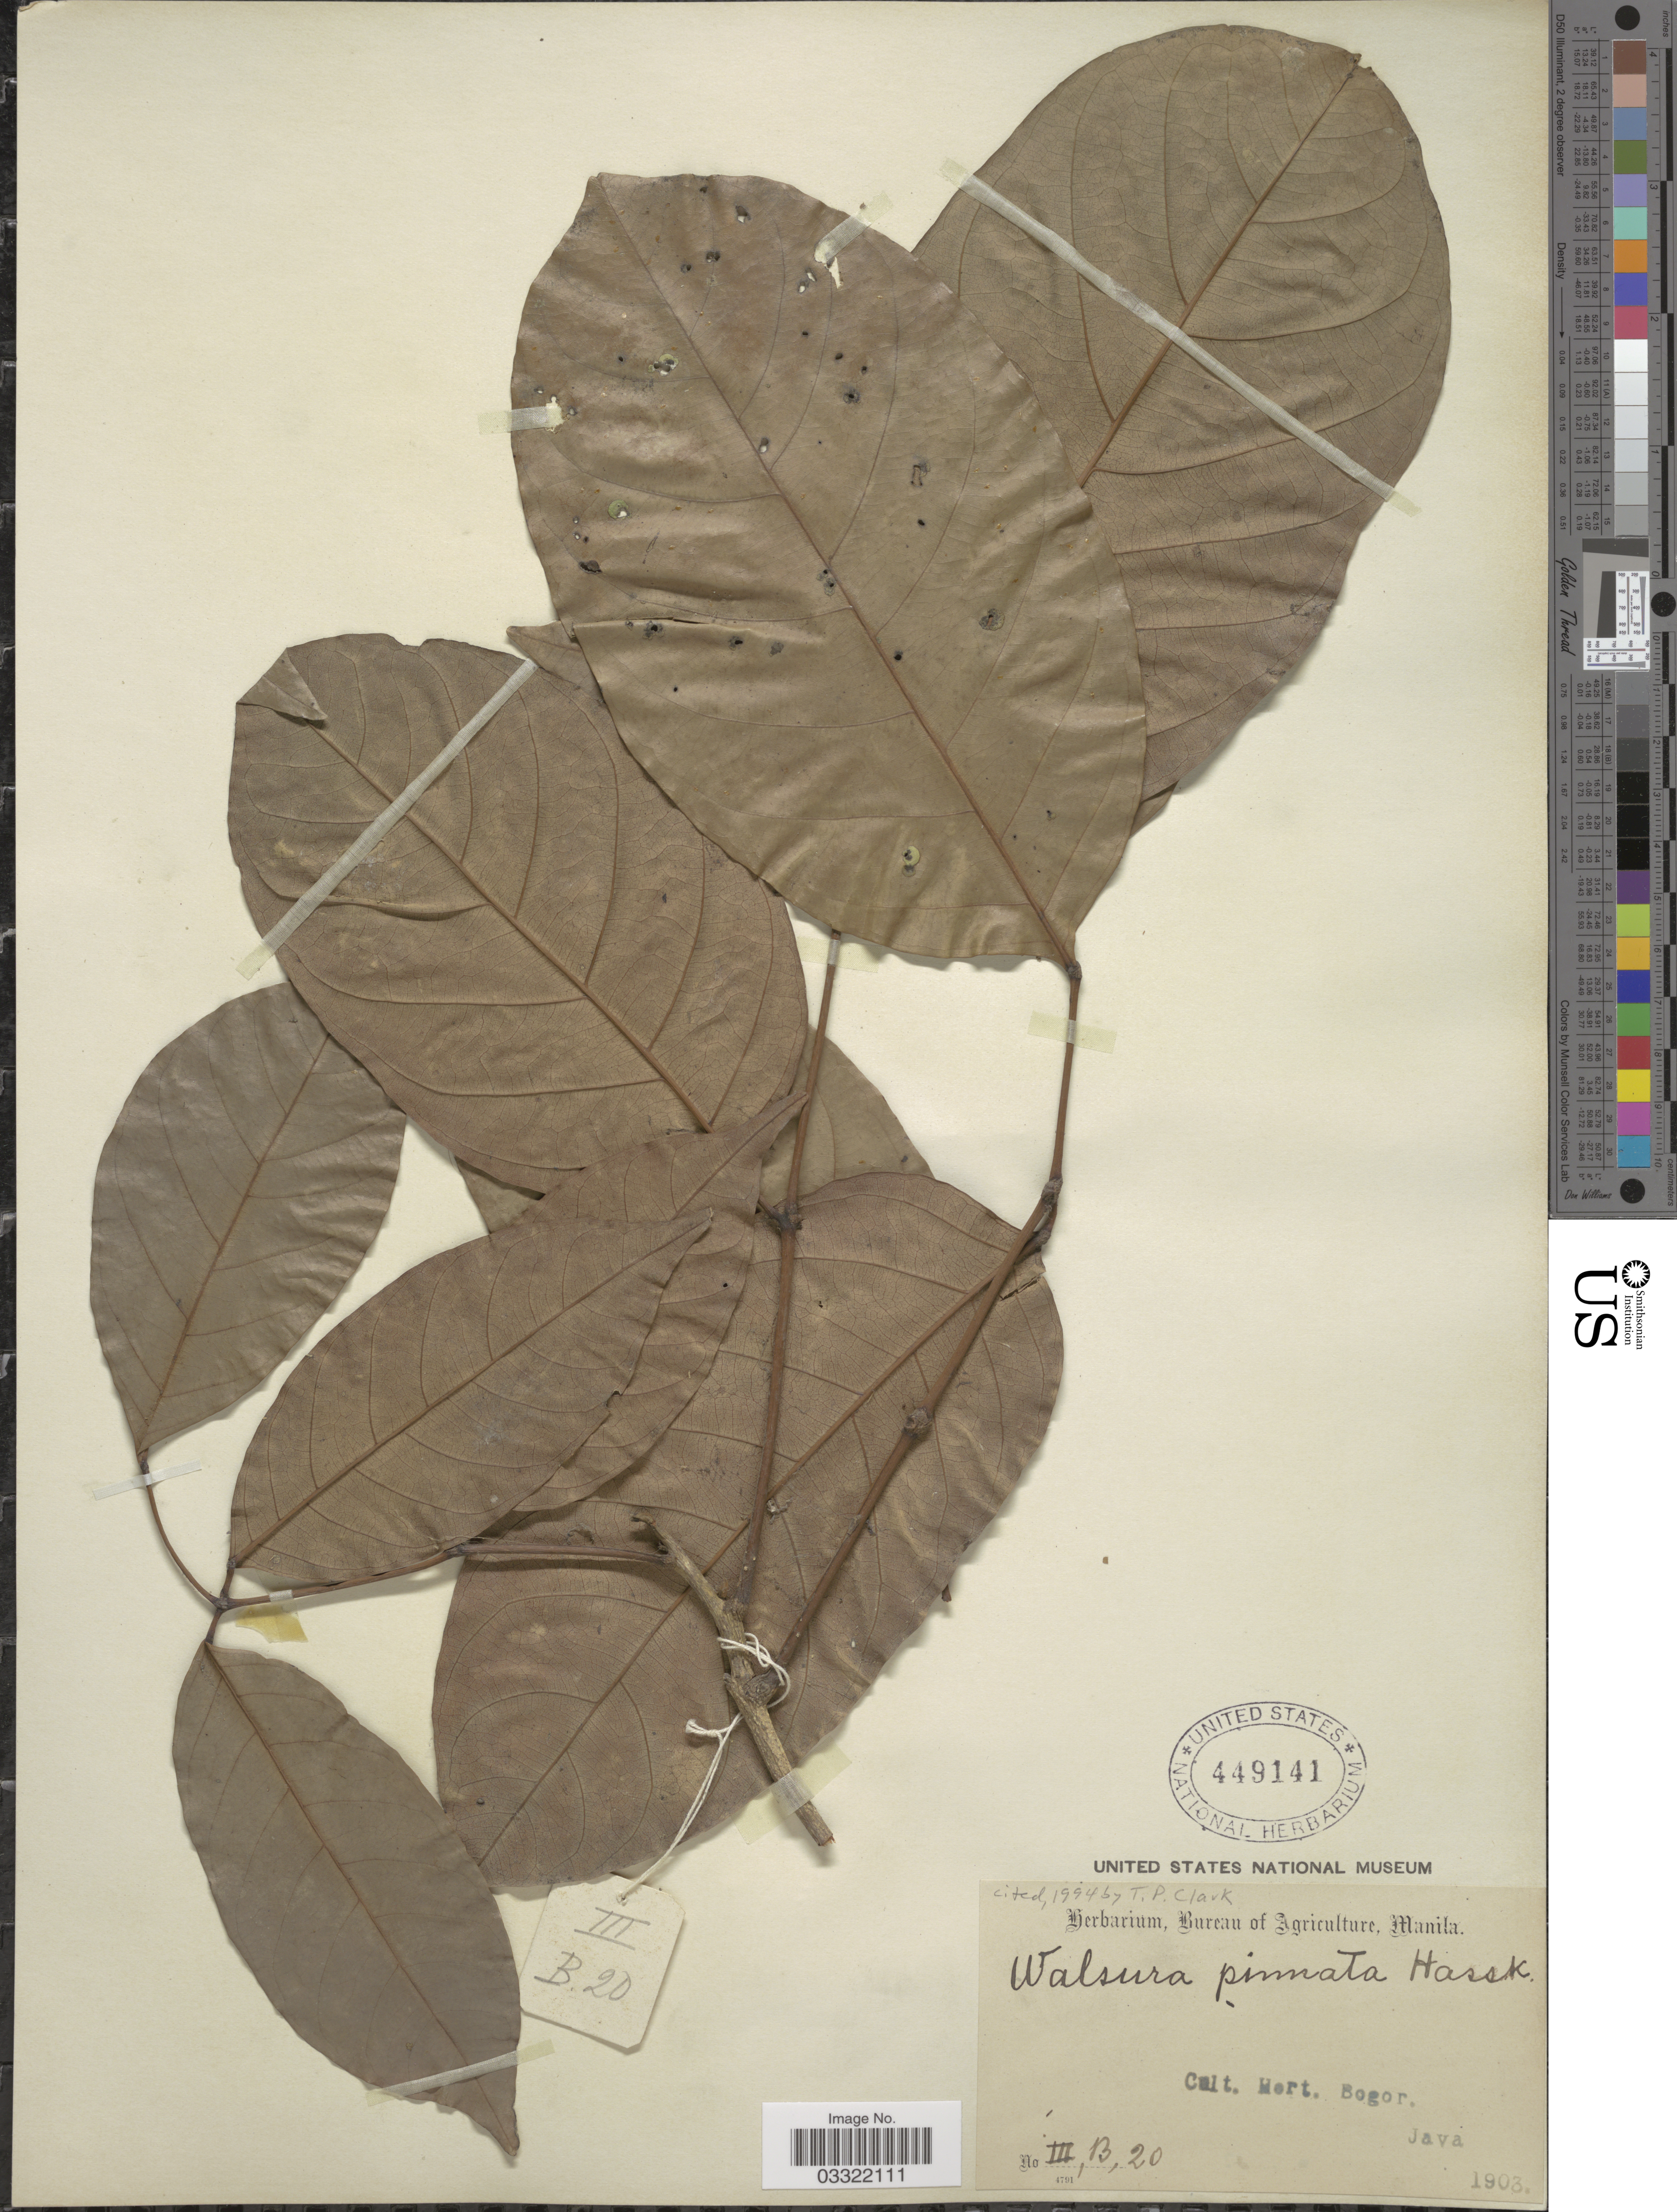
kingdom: Plantae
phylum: Tracheophyta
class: Magnoliopsida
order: Sapindales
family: Meliaceae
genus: Walsura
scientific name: Walsura pinnata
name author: Hassk.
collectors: Ex herb. Bureau of Agriculture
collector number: IIIB20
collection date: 1903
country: Indonesia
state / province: Java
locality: Cult. Hort. Bogor.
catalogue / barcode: US 449141